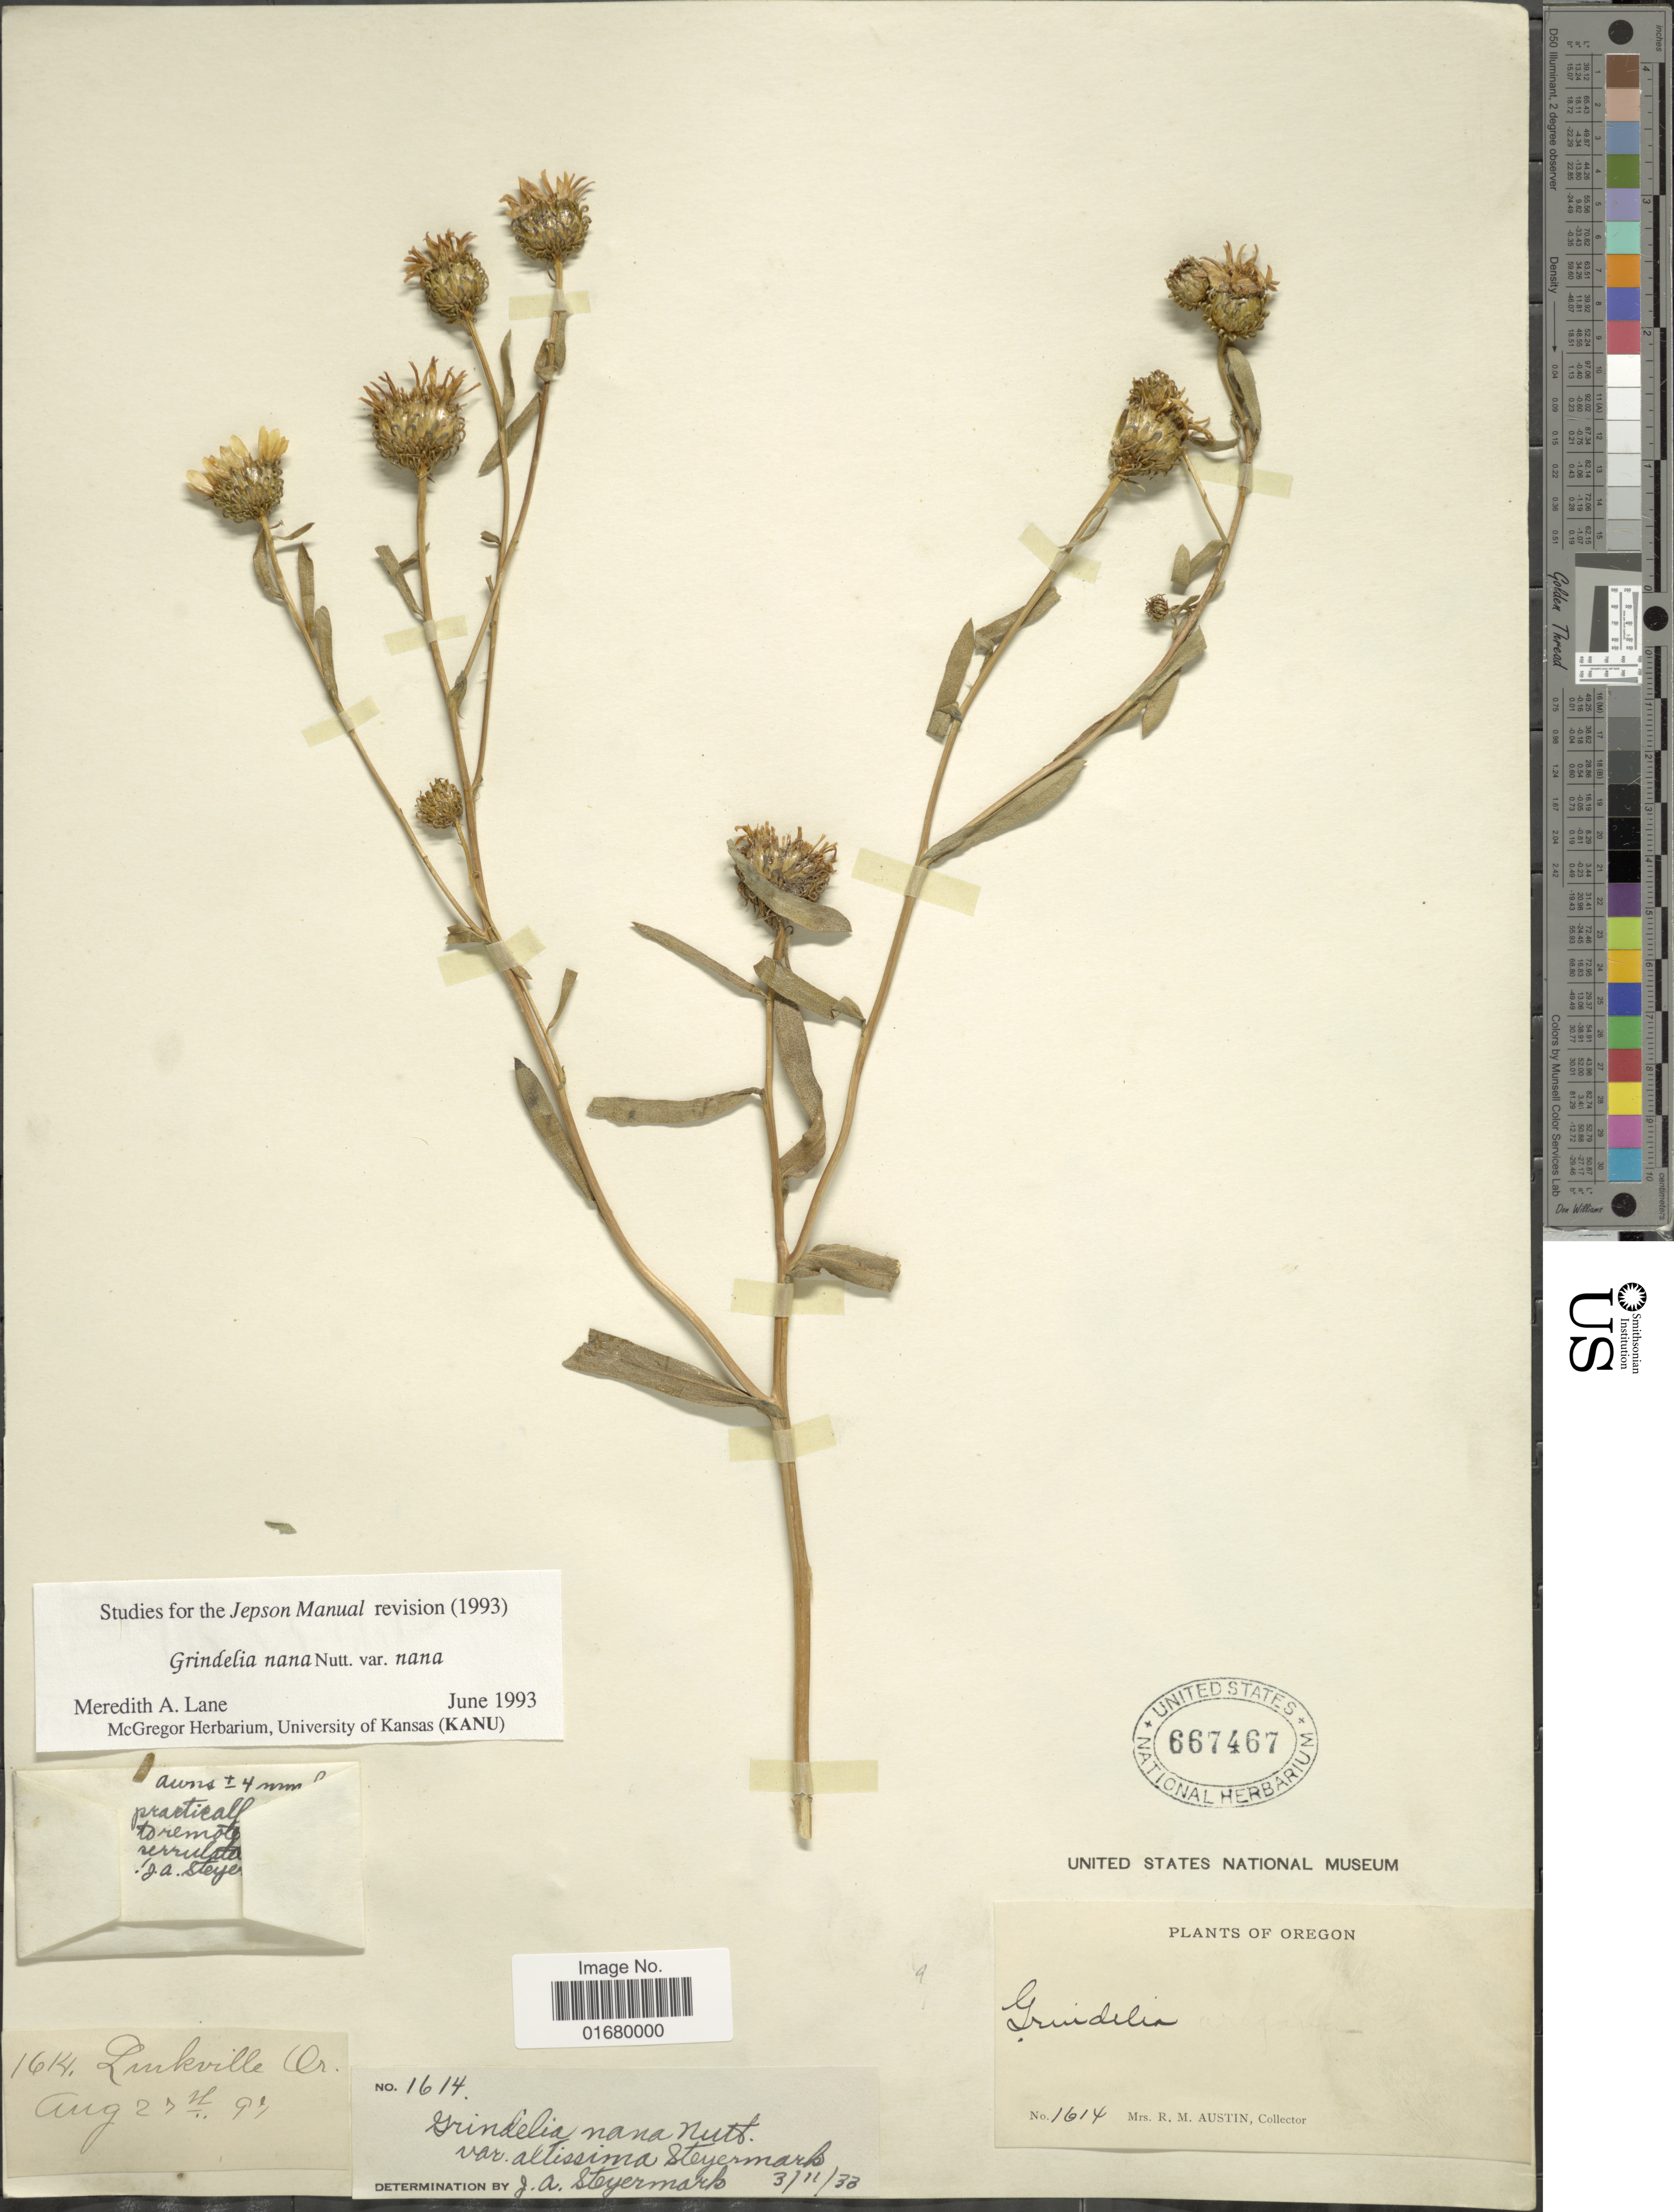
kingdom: Plantae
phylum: Tracheophyta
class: Magnoliopsida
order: Asterales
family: Asteraceae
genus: Grindelia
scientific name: Grindelia nana var. nana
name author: Nutt.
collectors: R. Austin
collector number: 1614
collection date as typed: Transcribed d/m/y: 27/7/97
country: United States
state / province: Oregon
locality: Linkville.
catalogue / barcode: US 667467